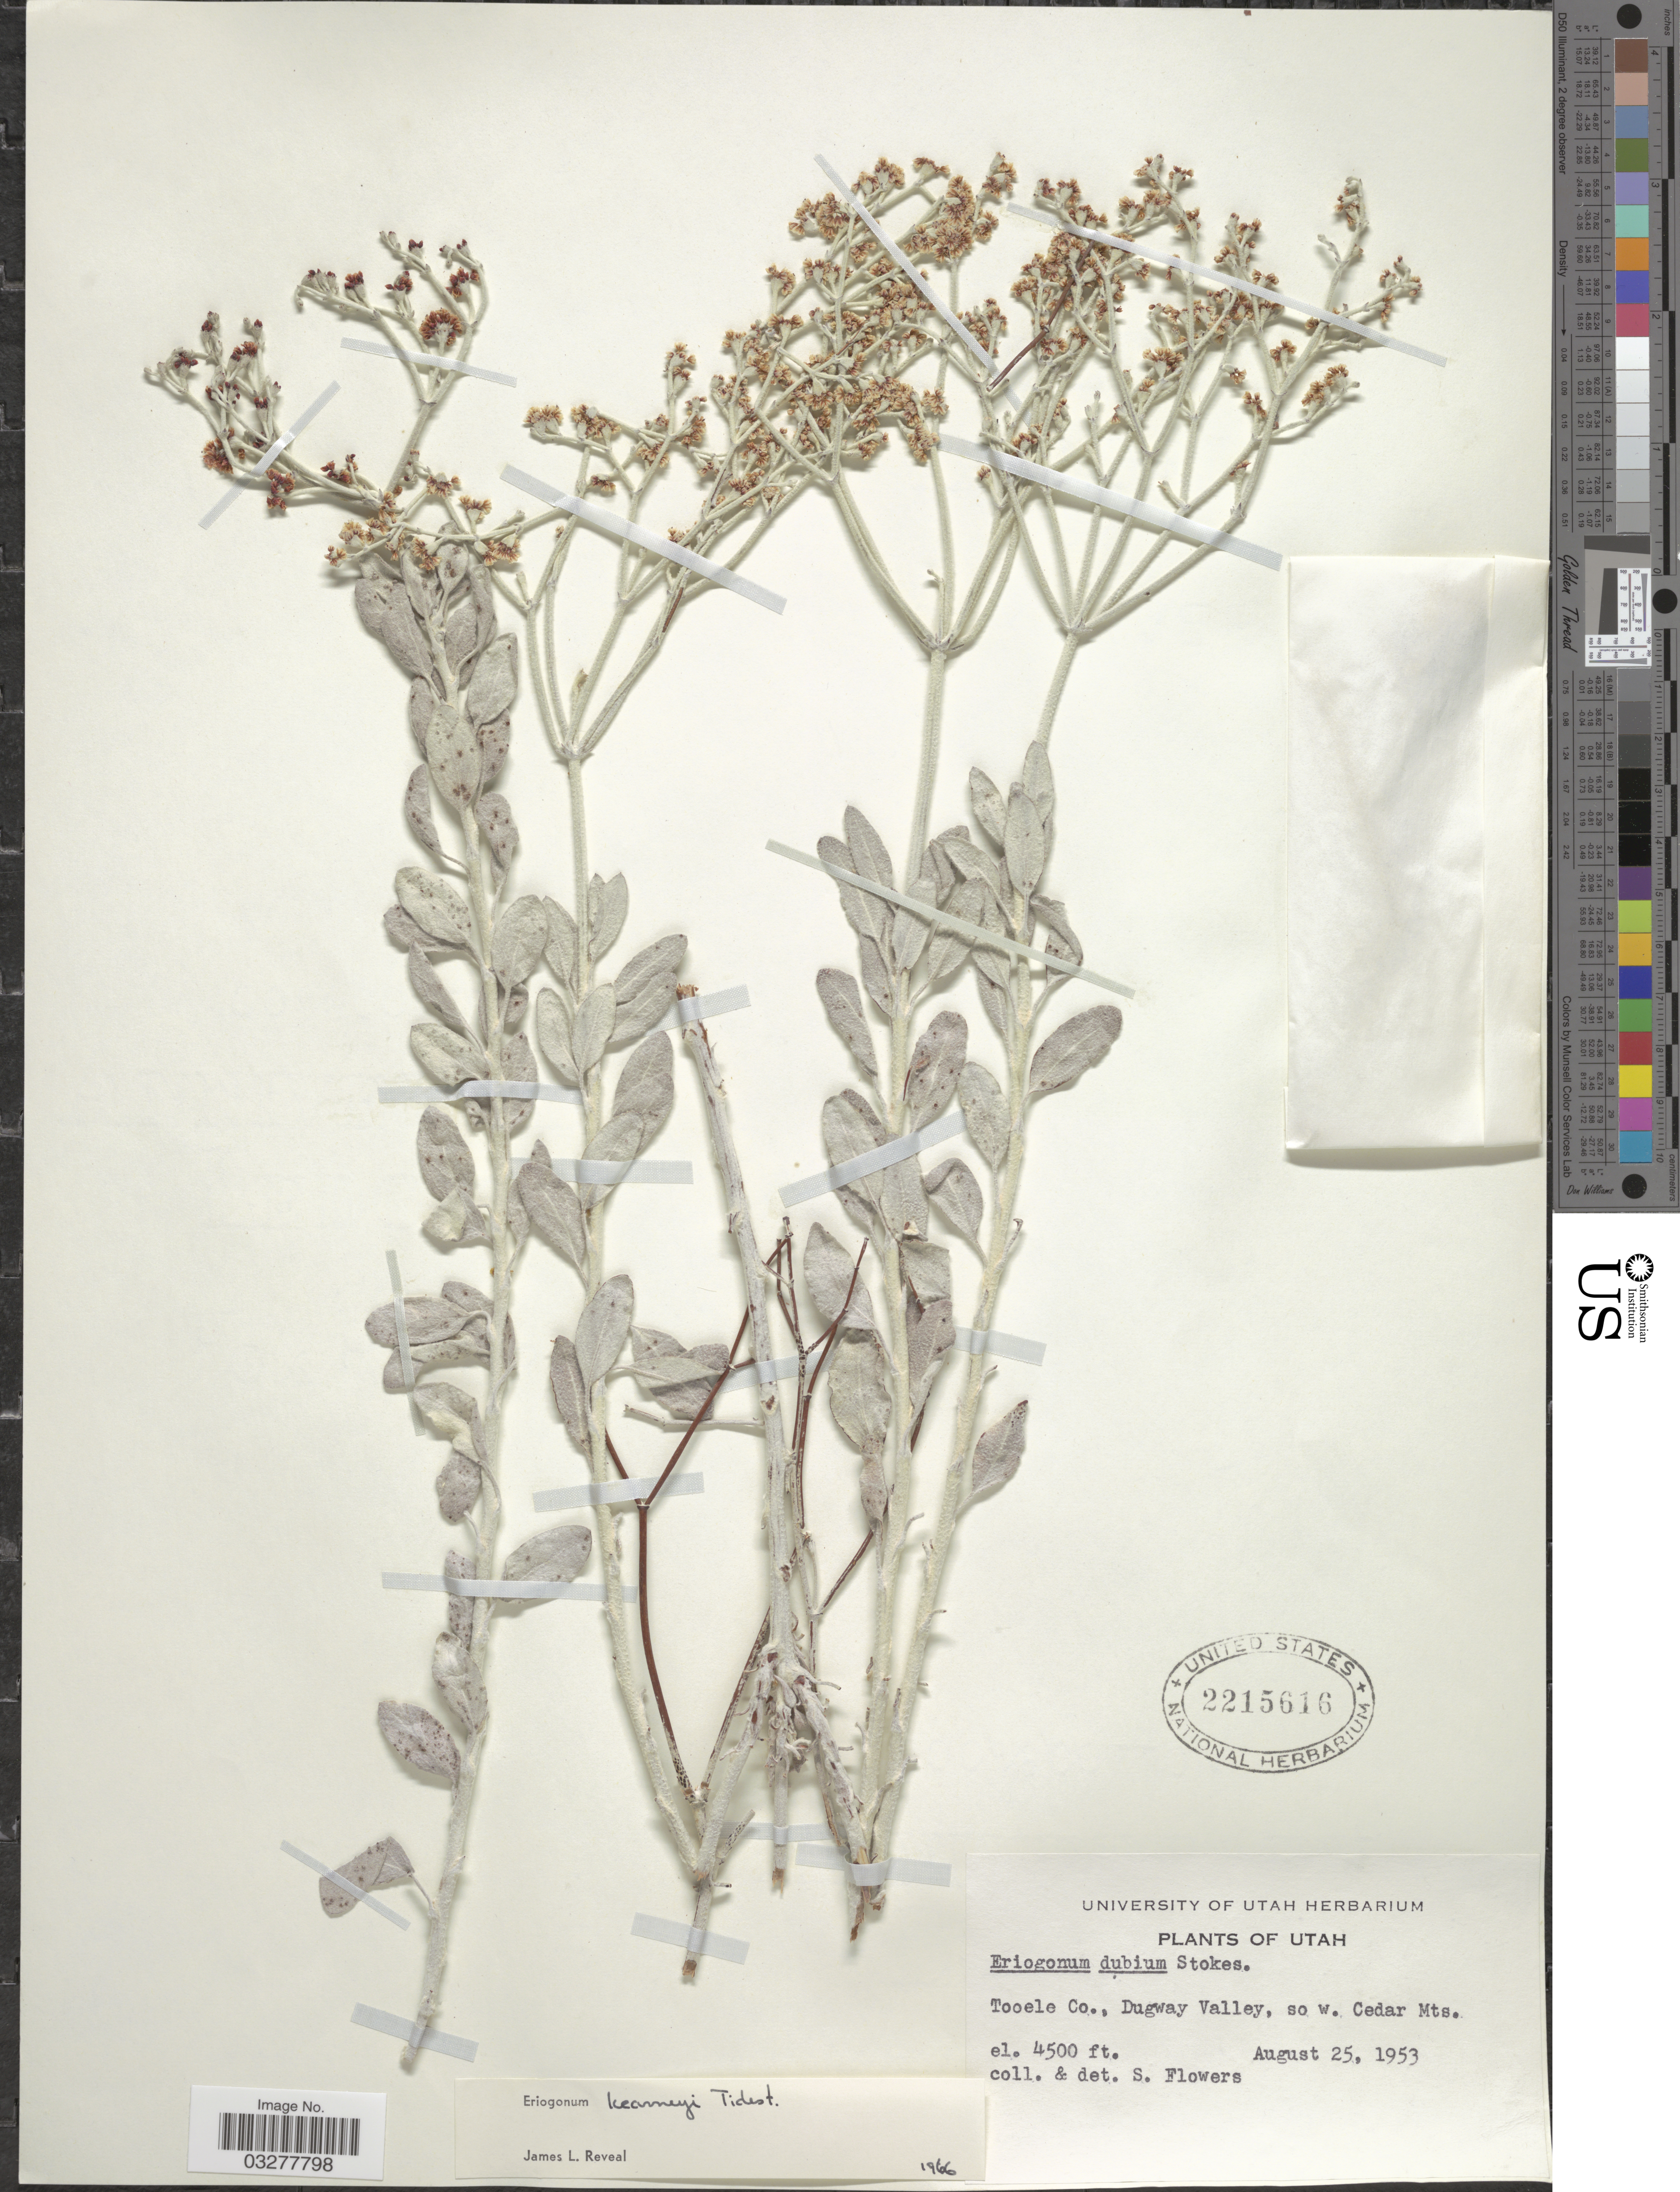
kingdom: Plantae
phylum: Tracheophyta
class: Magnoliopsida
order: Caryophyllales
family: Polygonaceae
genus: Eriogonum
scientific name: Eriogonum kearneyi var. kearneyi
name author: Tidestr.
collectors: S. Flowers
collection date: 1953-08-25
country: United States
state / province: Utah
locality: Tooele Co., Dugway Valley, so w. Cedar Mts.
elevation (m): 1372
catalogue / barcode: US 2215616